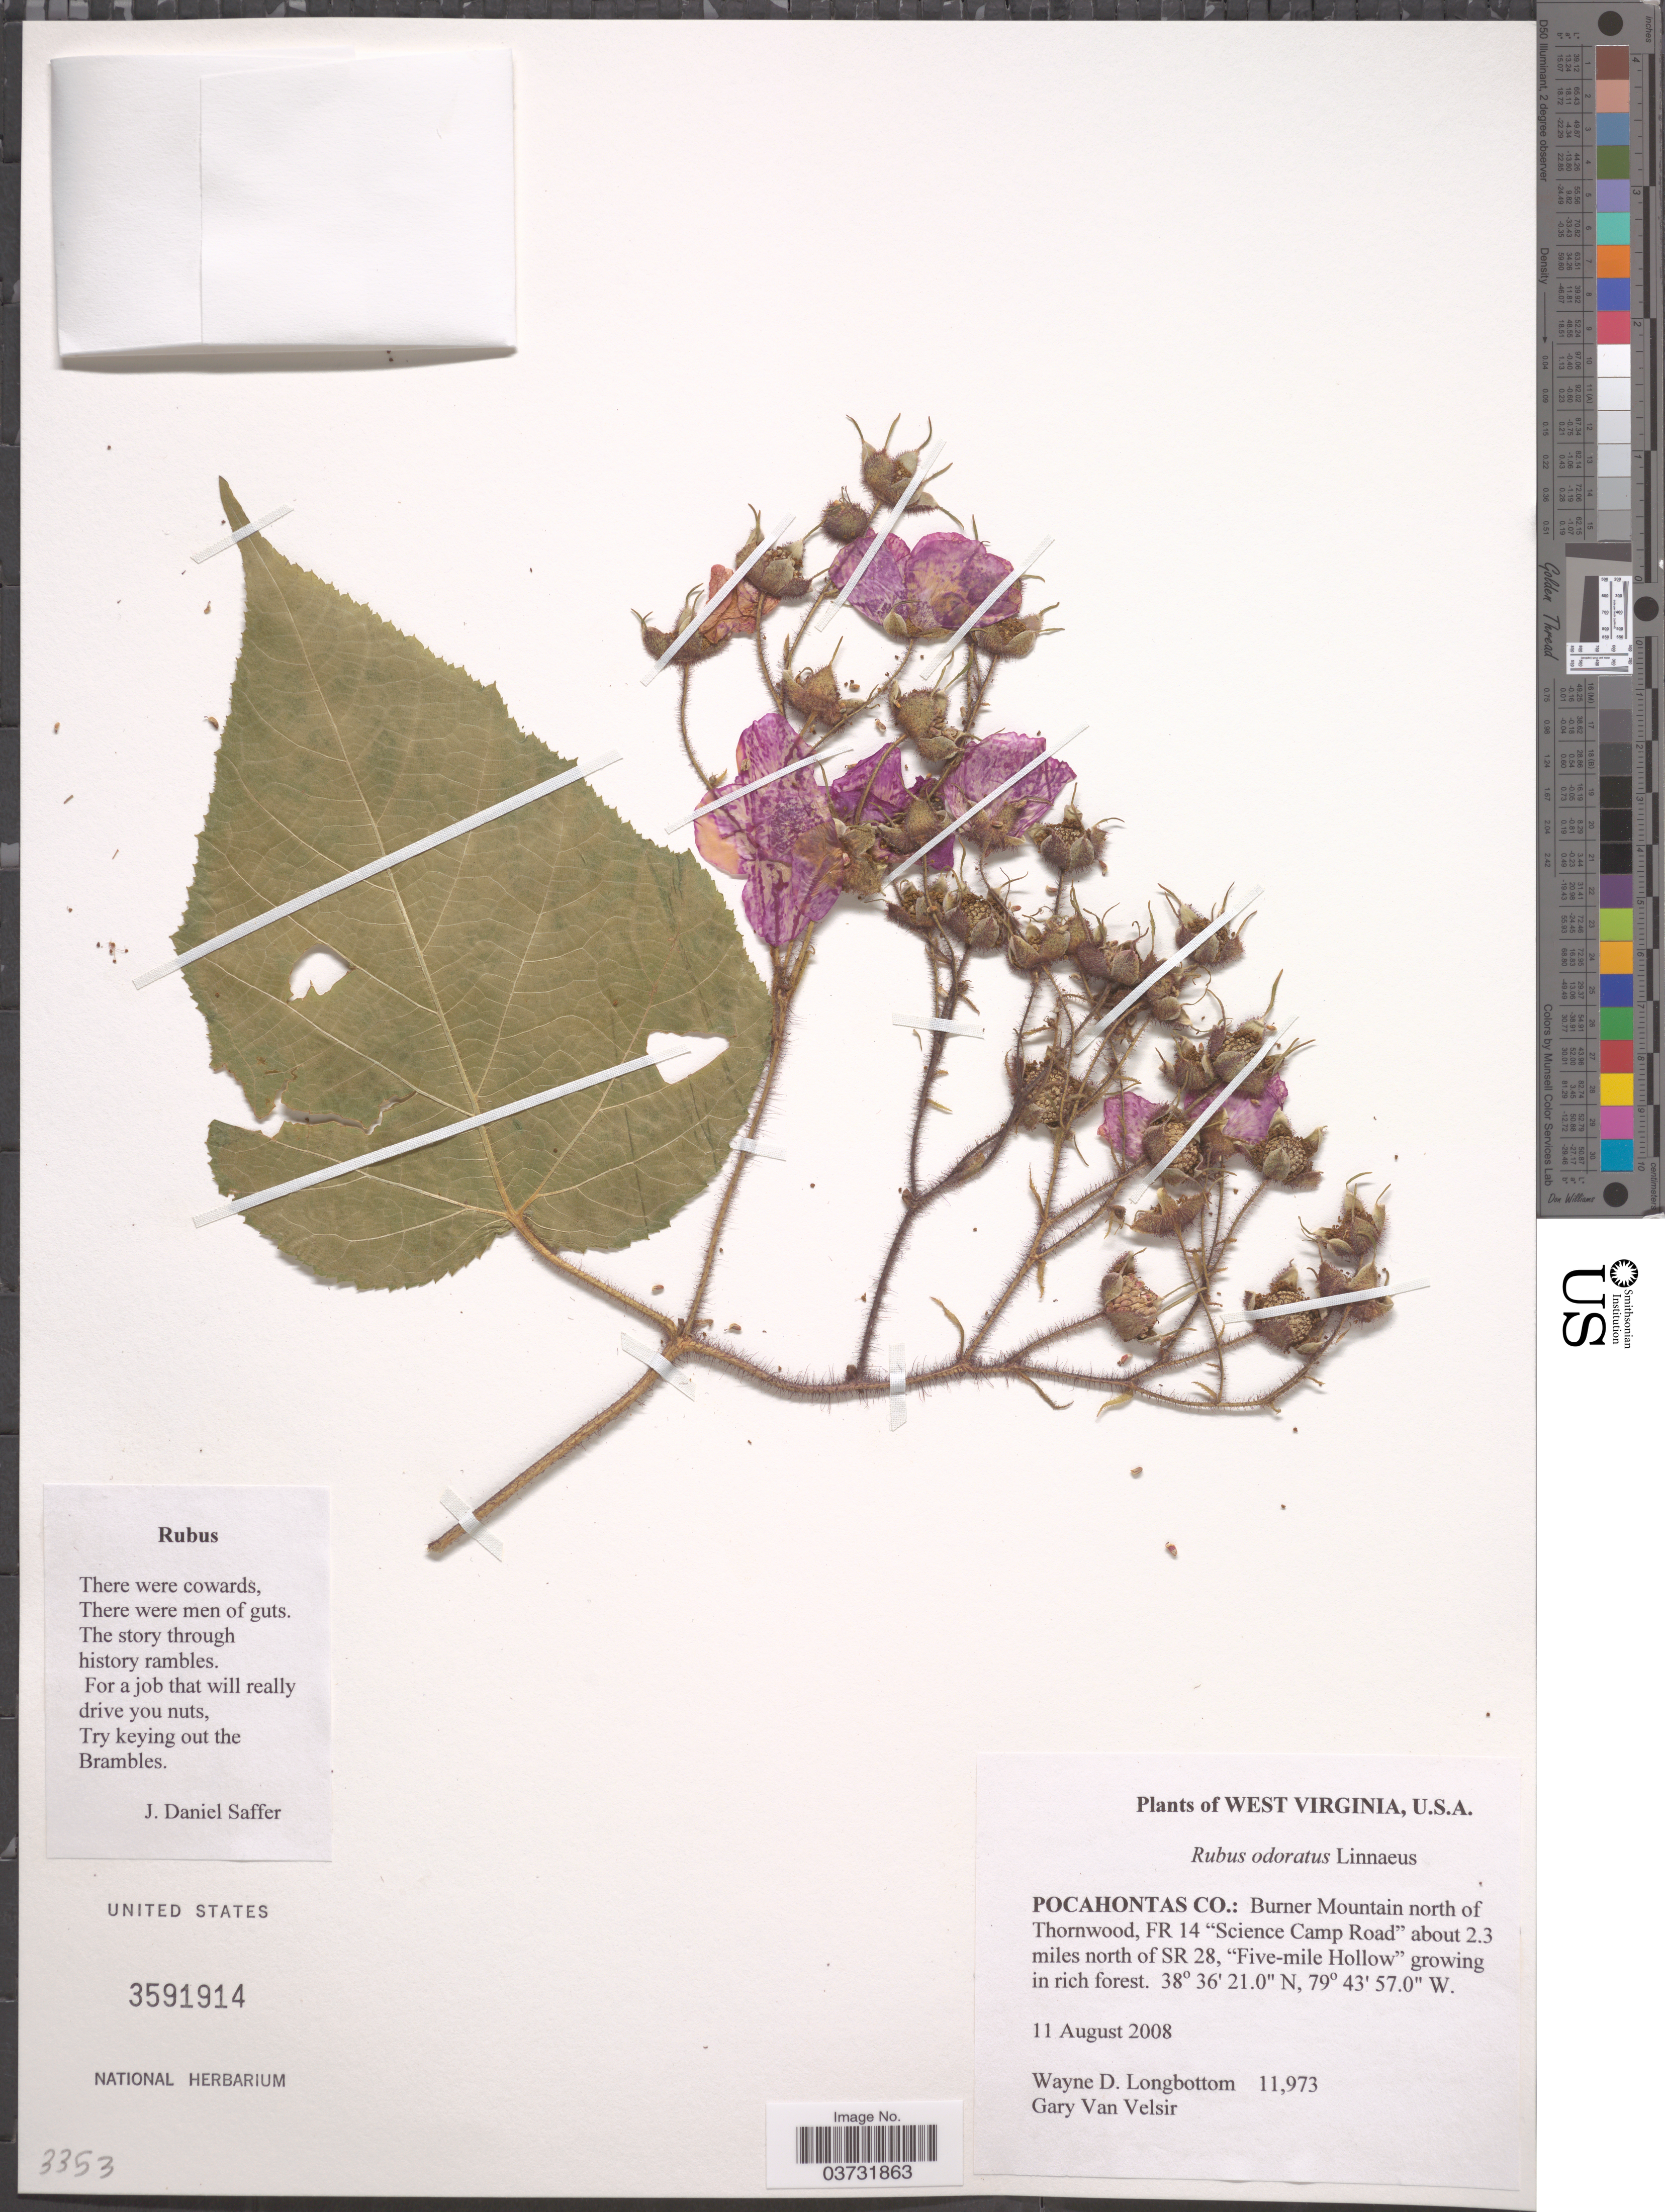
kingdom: Plantae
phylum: Tracheophyta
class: Magnoliopsida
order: Rosales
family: Rosaceae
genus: Rubus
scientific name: Rubus odoratus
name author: L.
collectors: W. D. Longbottom & G. Van Velsir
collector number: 11973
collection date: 2008-08-11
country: United States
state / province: West Virginia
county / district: Pocahontas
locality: Pocahontas Co.: Burner Mountain north of Thornwood, Fr 14 "Science Camp Road" abourt 2.3 miles north of SR 28, "Five-mile Hollow".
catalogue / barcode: US 3591914